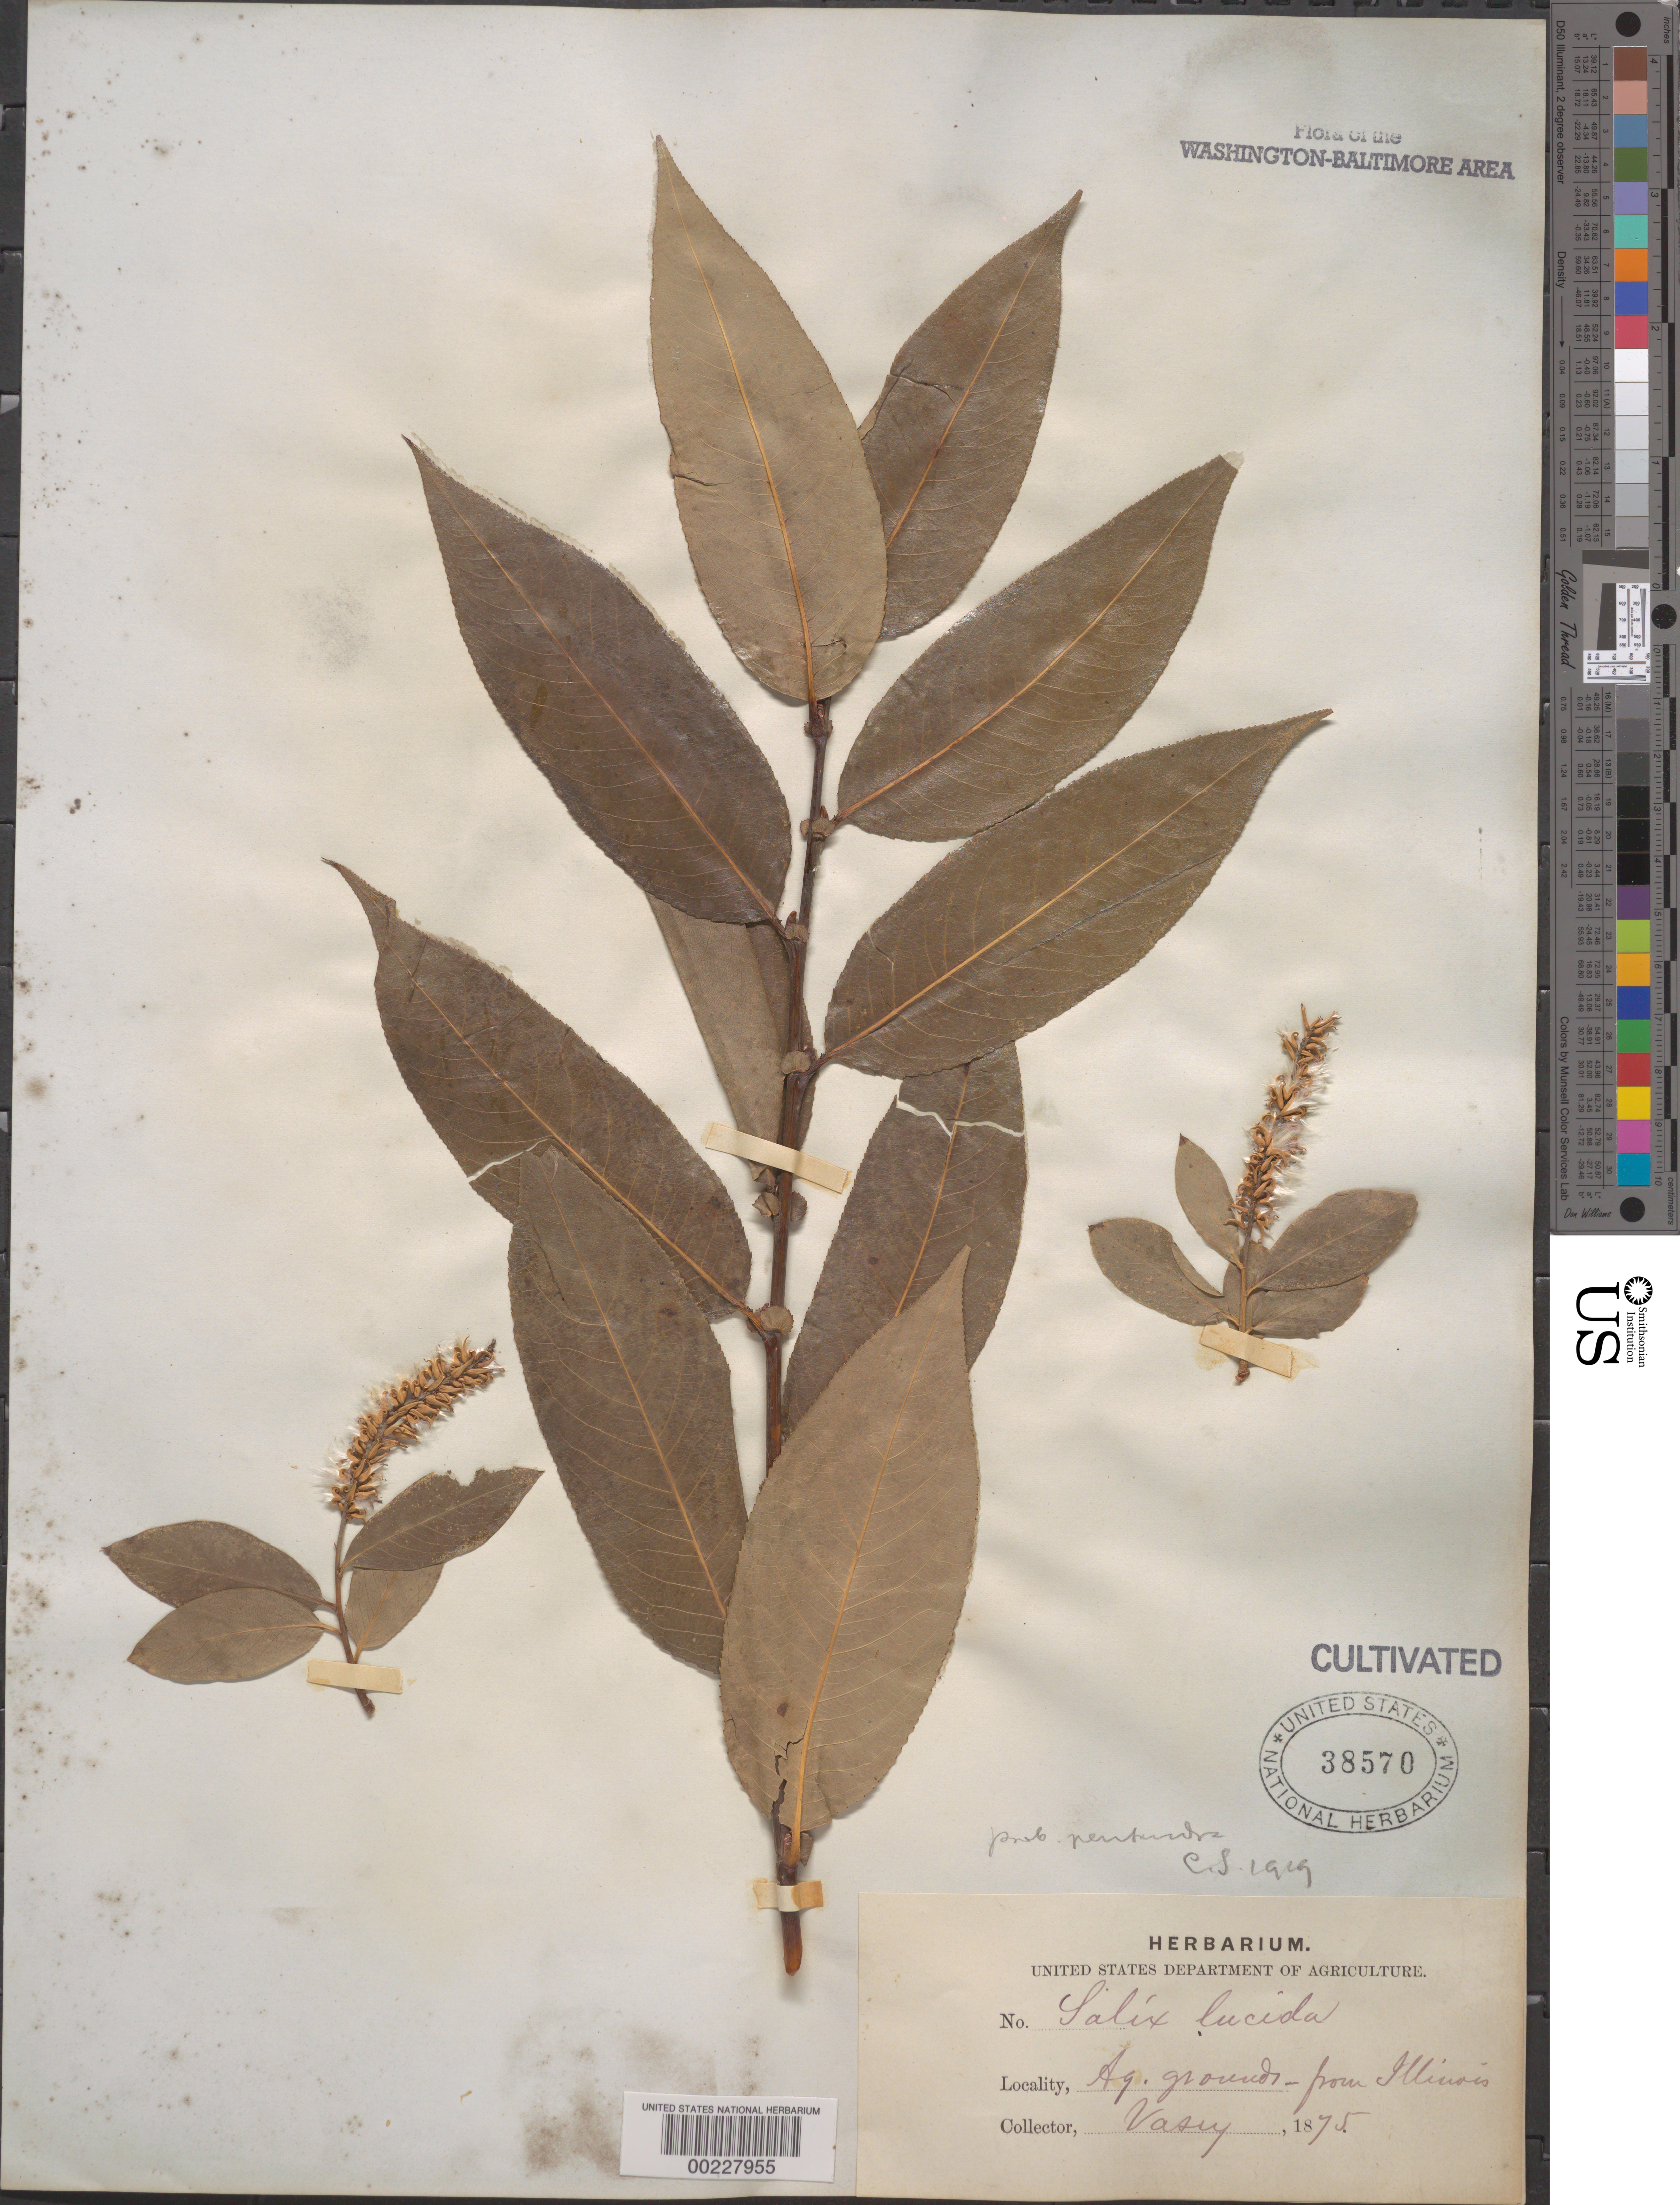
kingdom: Plantae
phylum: Tracheophyta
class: Magnoliopsida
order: Malpighiales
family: Salicaceae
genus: Salix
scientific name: Salix pentandra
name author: L.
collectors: G. R. Vasey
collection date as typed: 1875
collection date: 1875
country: United States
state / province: District of Columbia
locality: Agricultural grounds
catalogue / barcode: US 38570